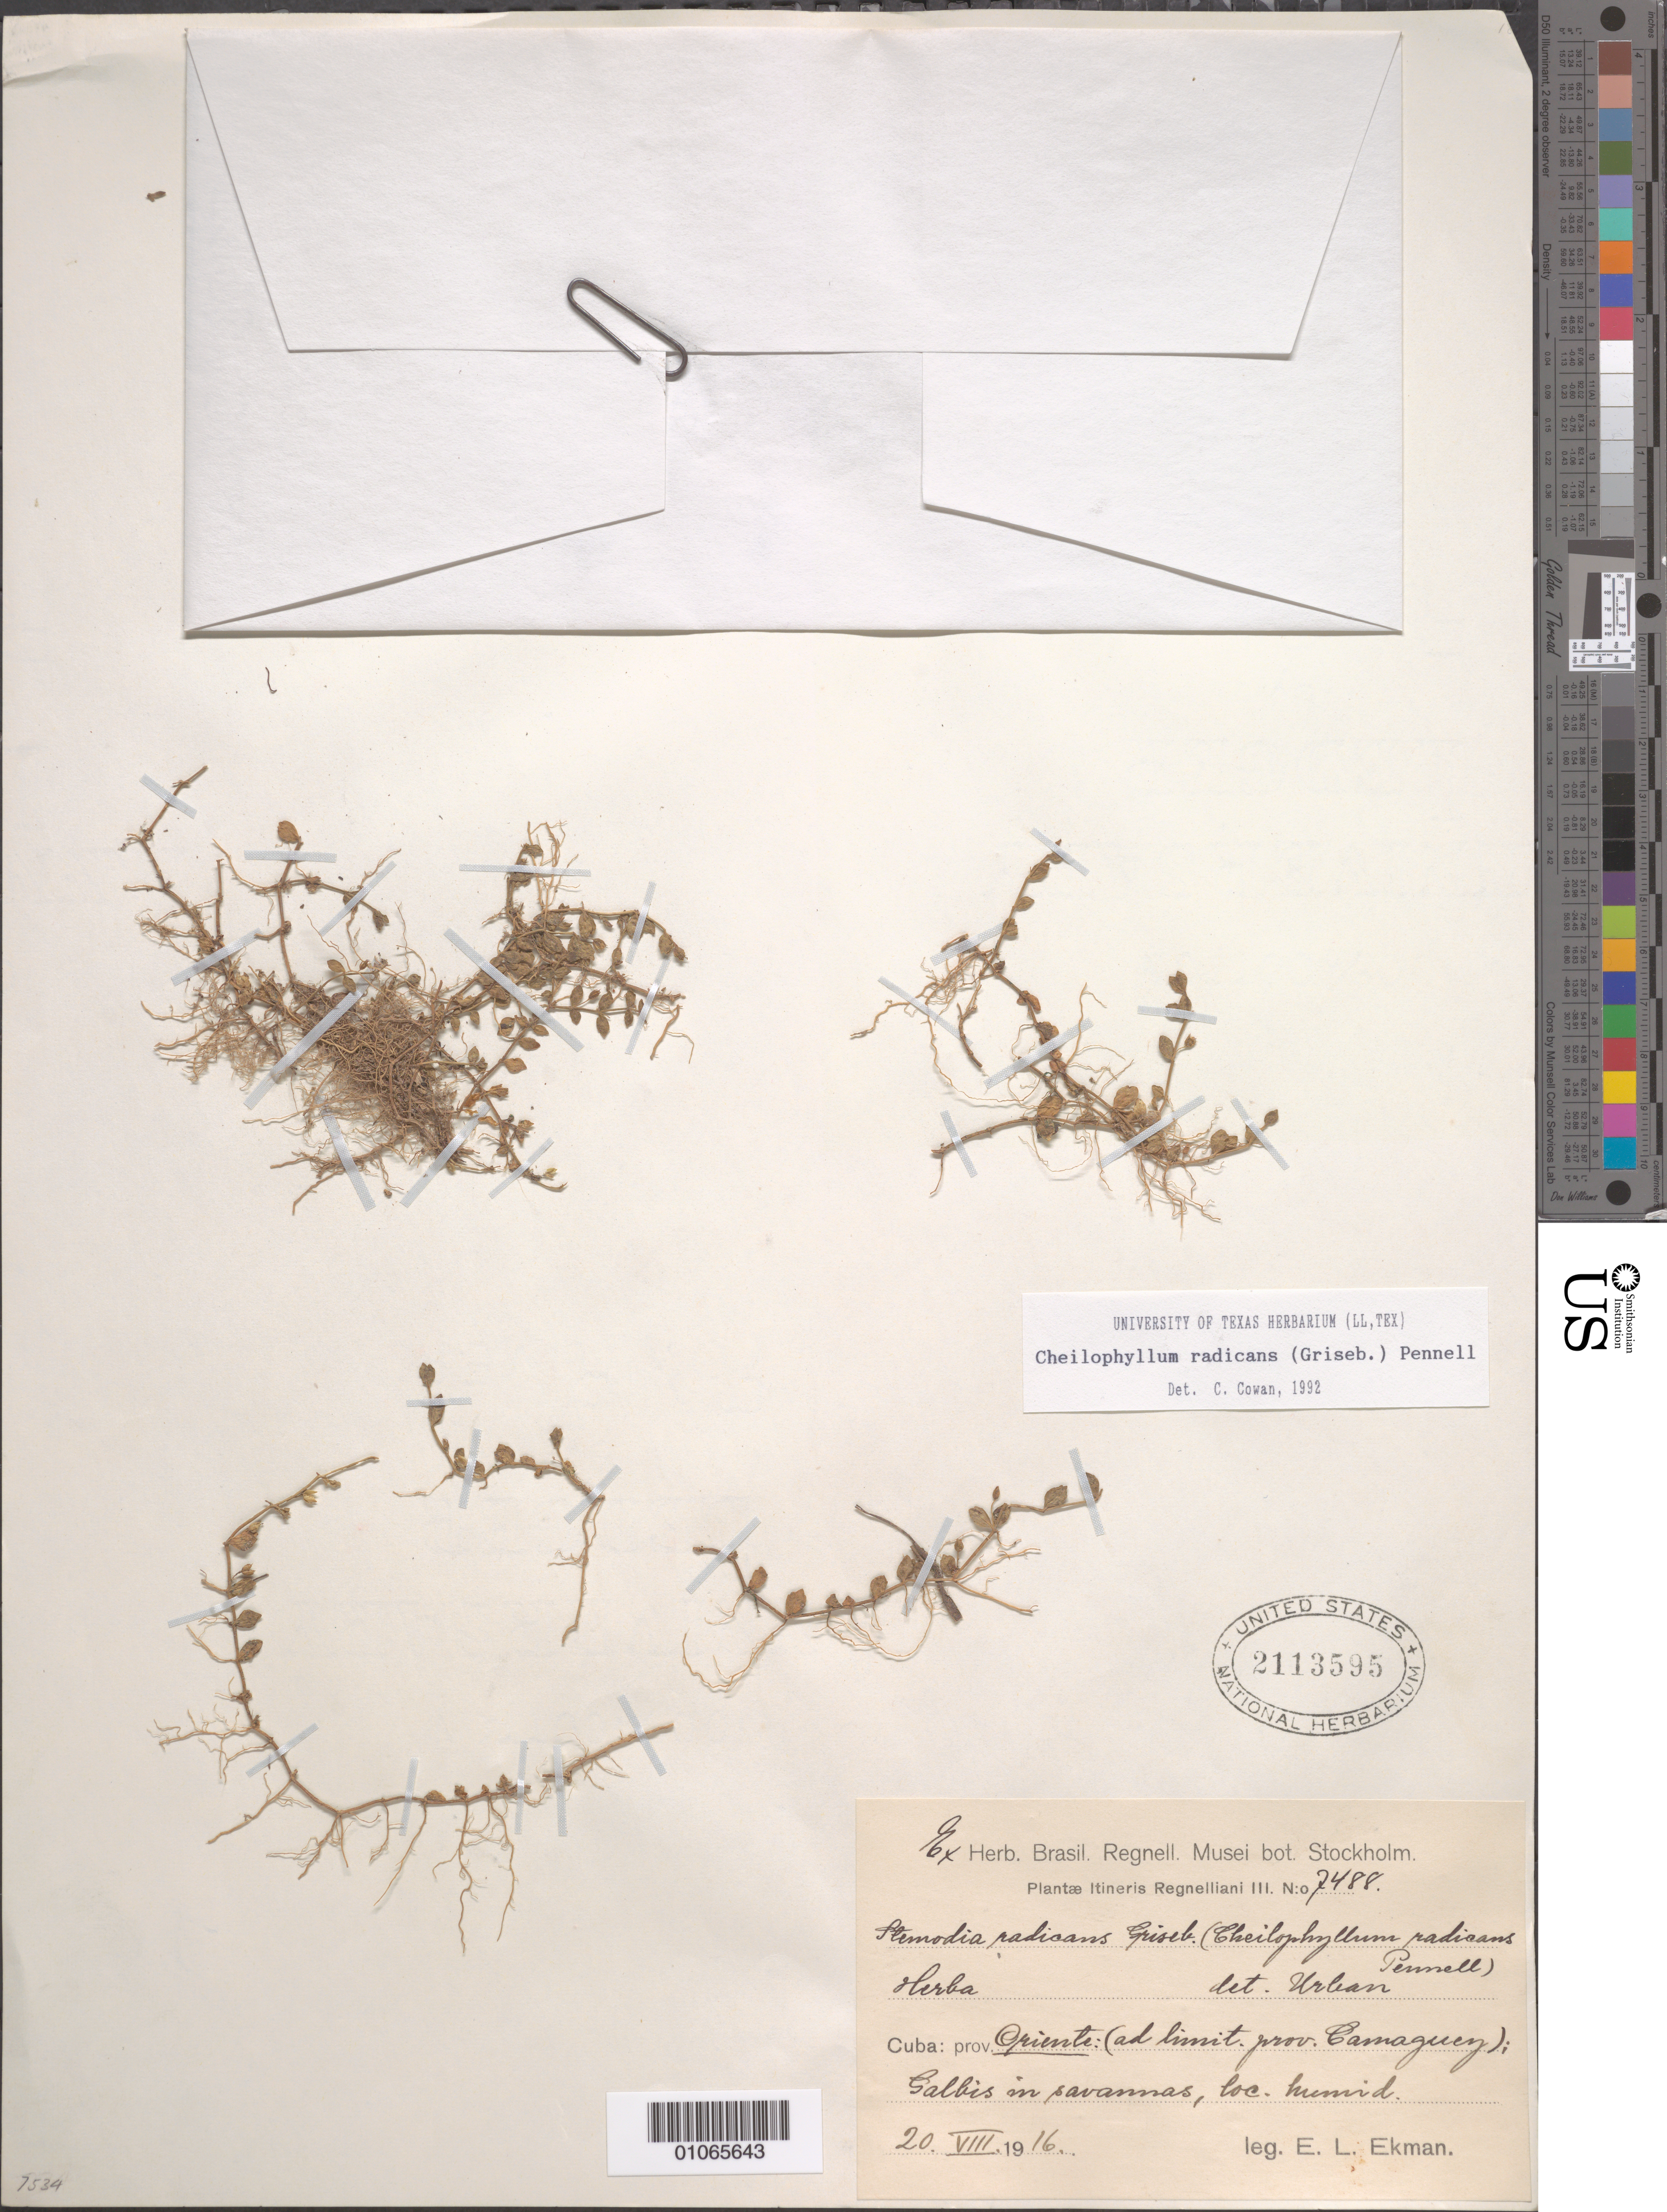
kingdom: Plantae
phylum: Tracheophyta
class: Magnoliopsida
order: Lamiales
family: Plantaginaceae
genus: Cheilophyllum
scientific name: Cheilophyllum radicans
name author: (Griseb.) Pennell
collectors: E. L. Ekman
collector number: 7488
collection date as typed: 20 Aug 1916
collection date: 1916-08-20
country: Cuba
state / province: Oriente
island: Cuba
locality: at limit with Camaguey province In savannas, location humid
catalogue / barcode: US 2113595